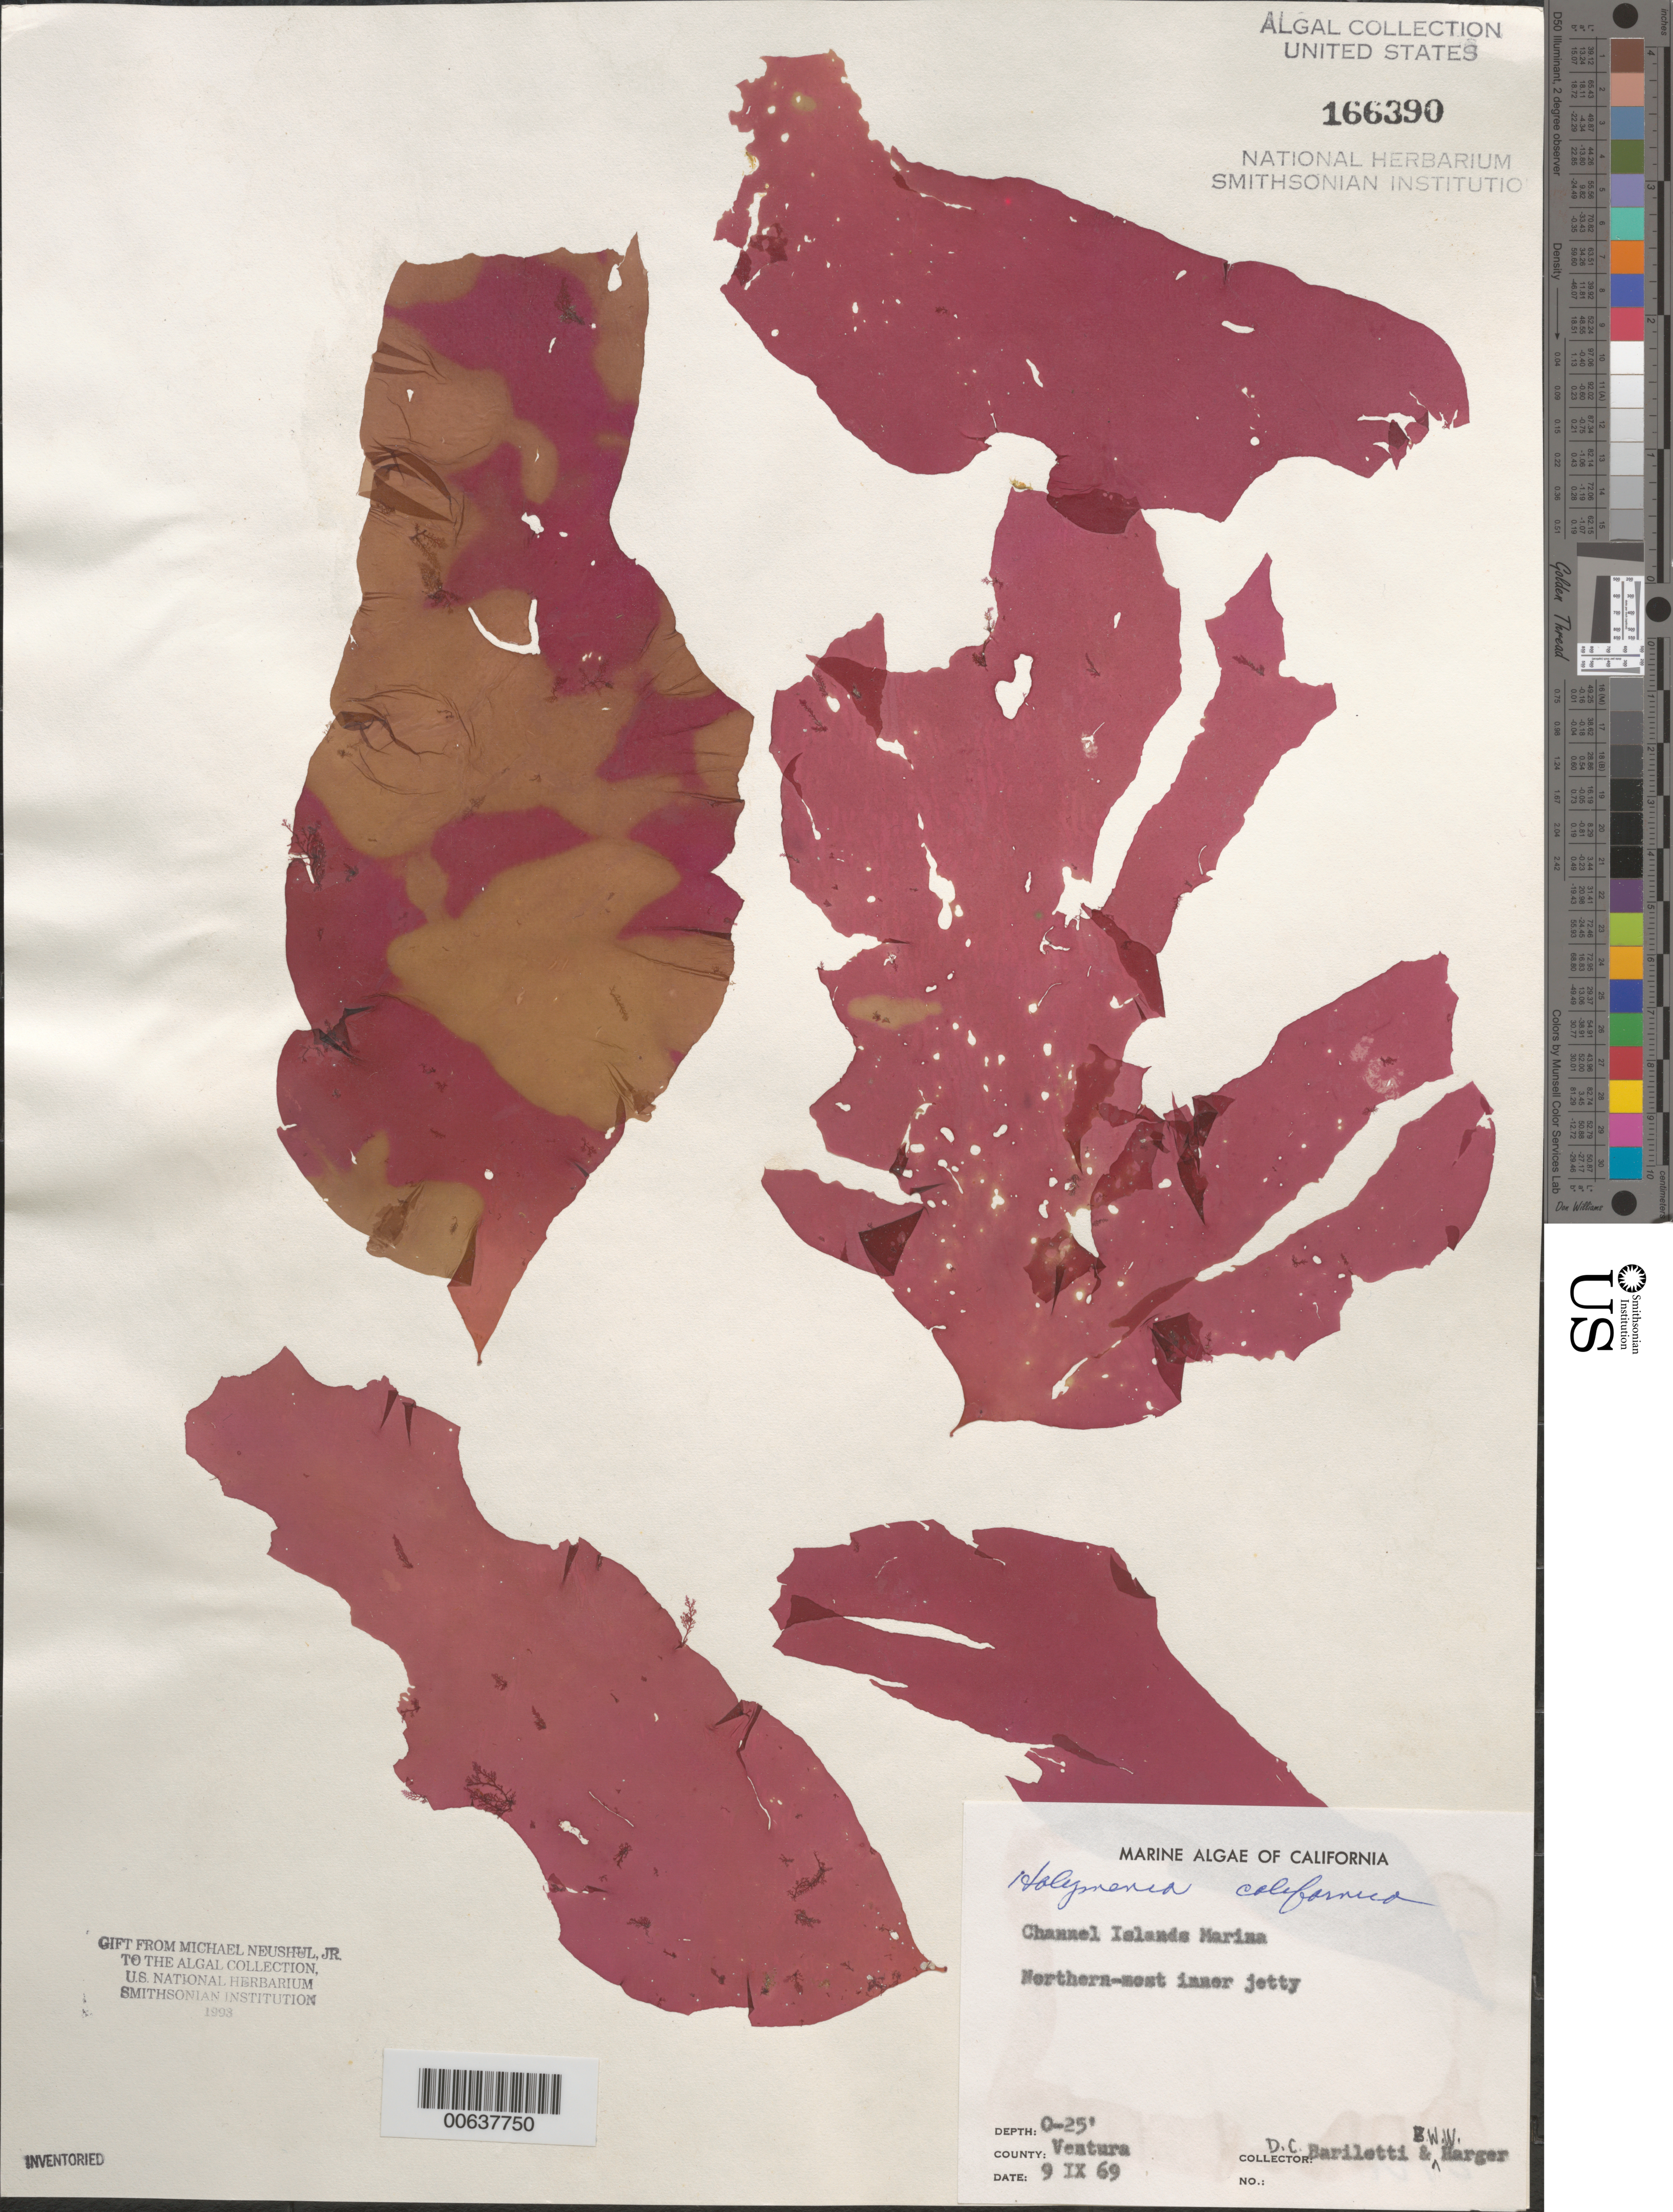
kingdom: Plantae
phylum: Rhodophyta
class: Florideophyceae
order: Halymeniales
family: Halymeniaceae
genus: Halymenia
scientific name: Halymenia californica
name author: G.M. Sm. & Hollenb.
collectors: D. C. Barilotti & B. W. Harger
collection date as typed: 09 Sep 1969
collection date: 1969-09-09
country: United States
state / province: California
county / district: Ventura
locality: Channel Islands Marina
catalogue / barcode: US 166390